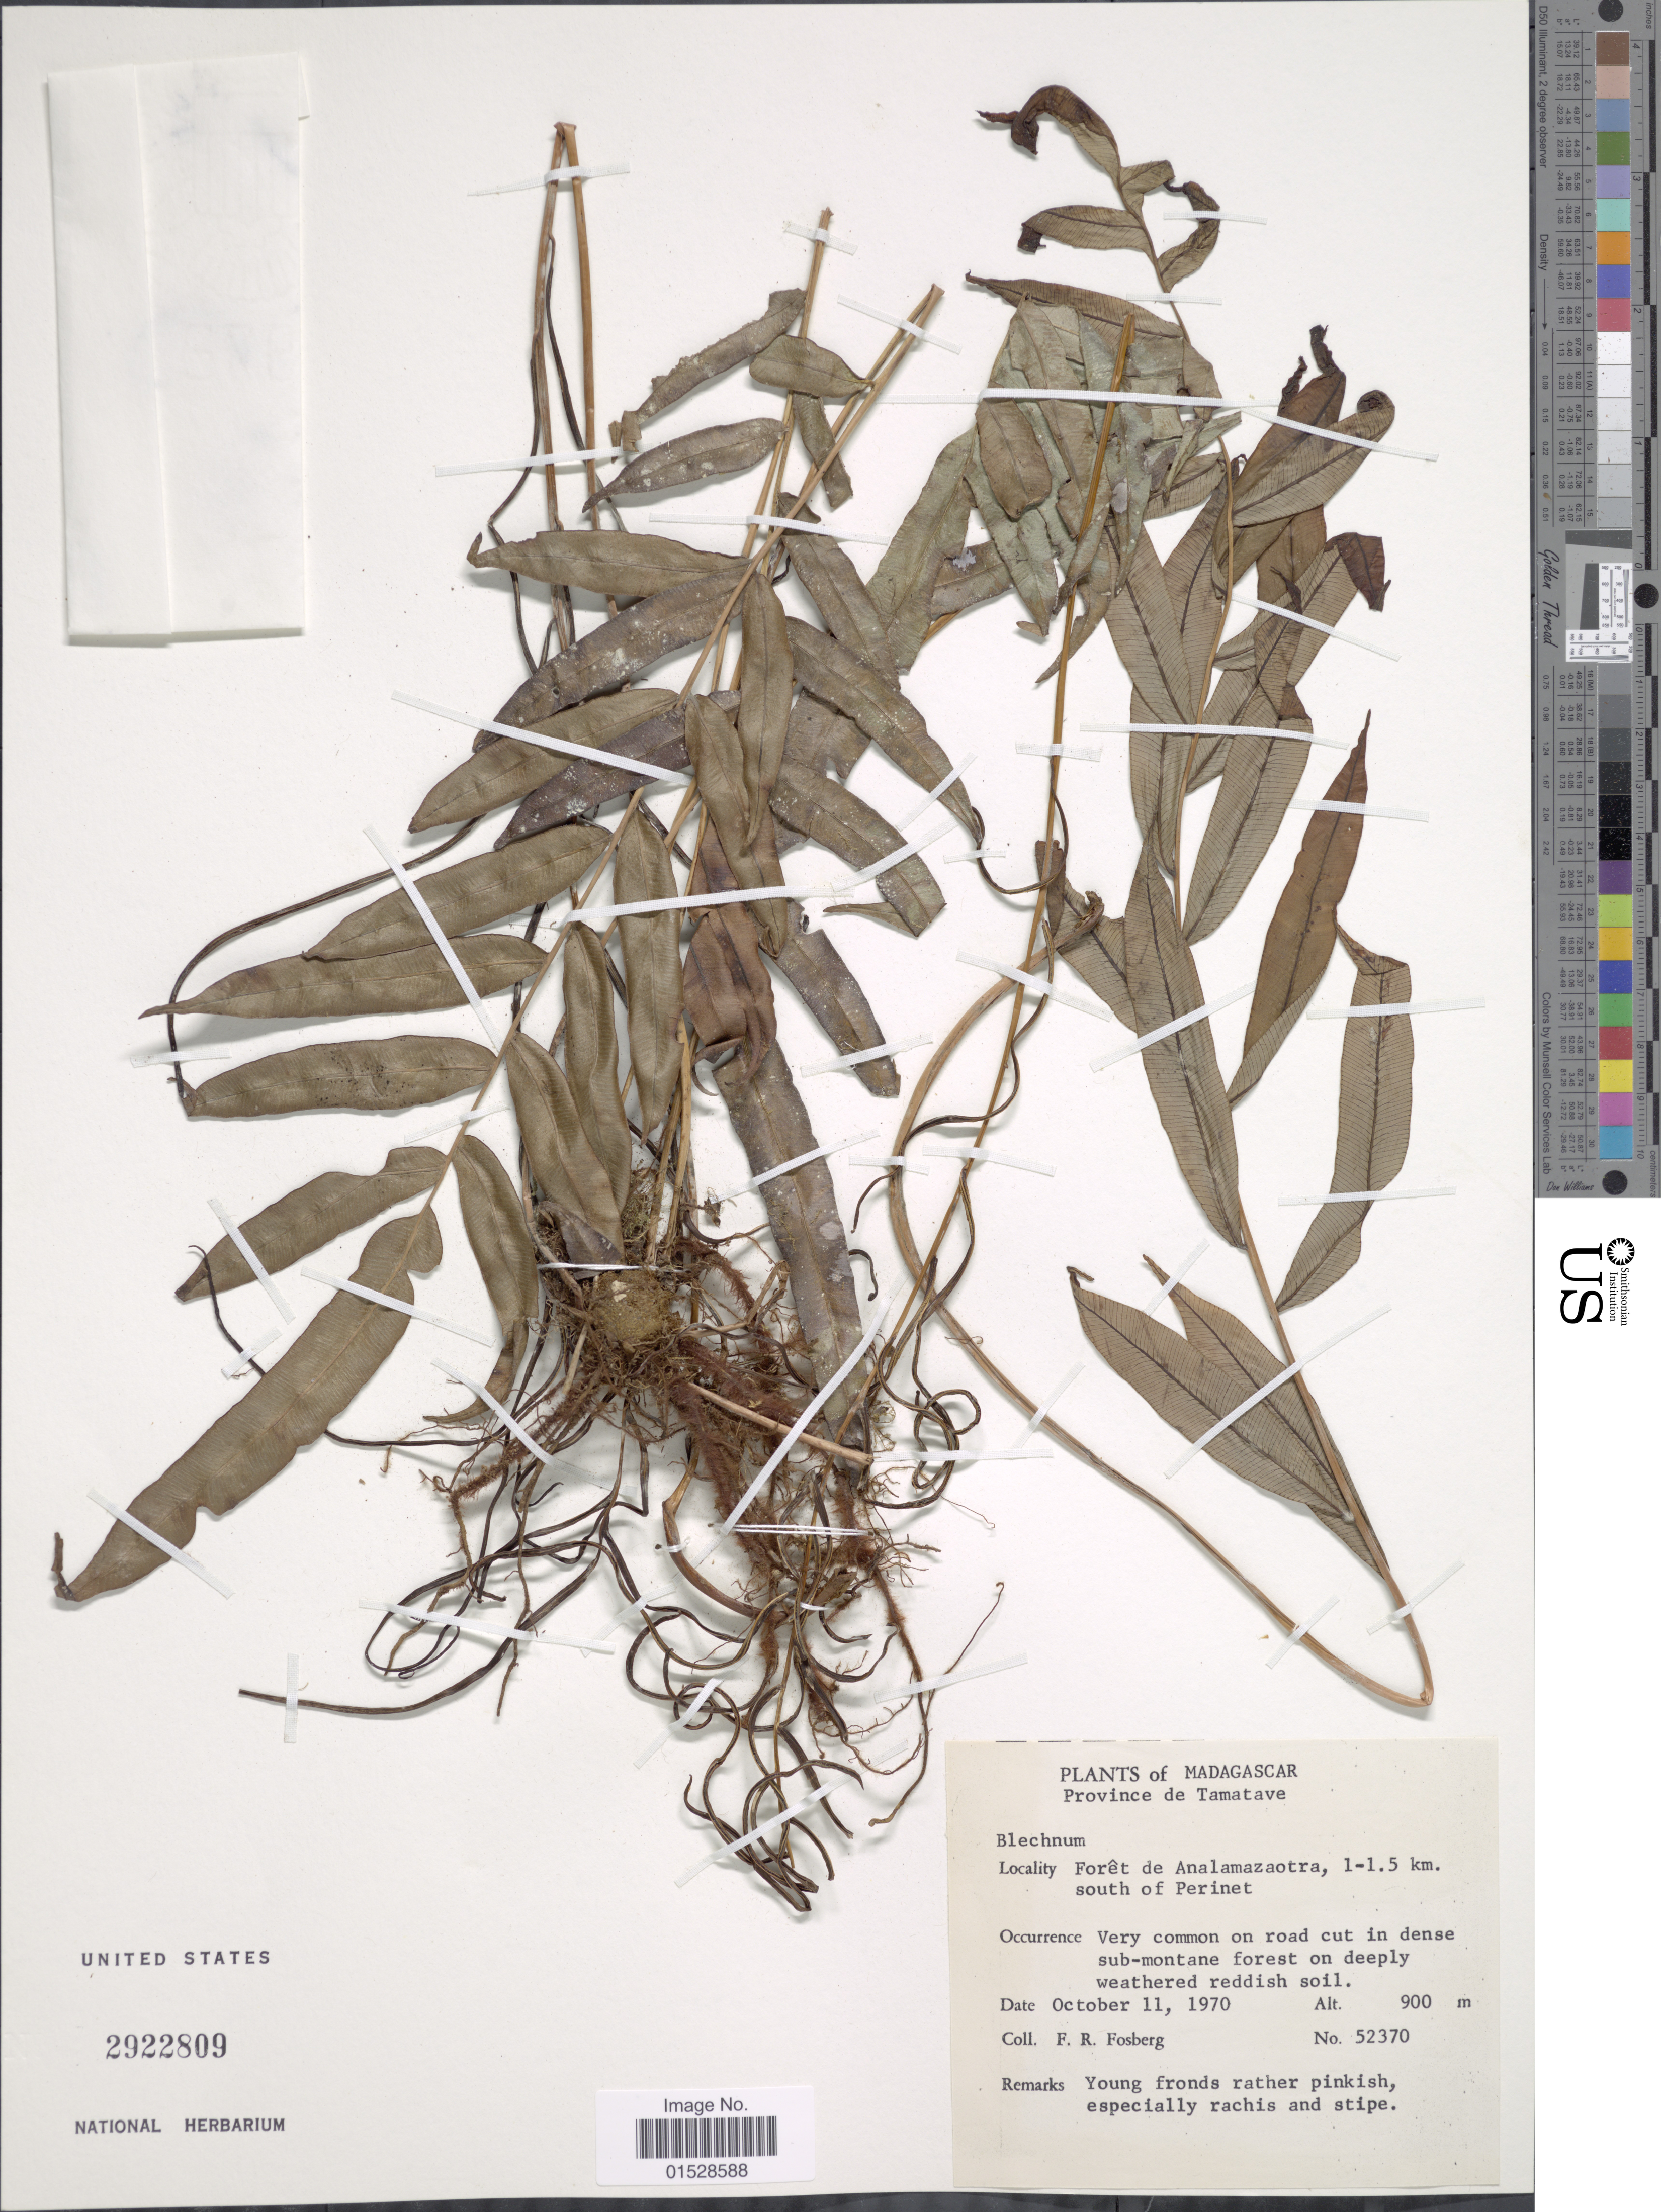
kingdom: Plantae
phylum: Tracheophyta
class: Polypodiopsida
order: Polypodiales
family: Blechnaceae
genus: Blechnum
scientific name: Blechnum sp.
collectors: F. R. Fosberg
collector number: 52370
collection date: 1970-10-11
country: Madagascar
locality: Province de Tamatave, Foret de Analamazaotra, 1-1.5 km. south of Perinet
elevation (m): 900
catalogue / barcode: US 2922809